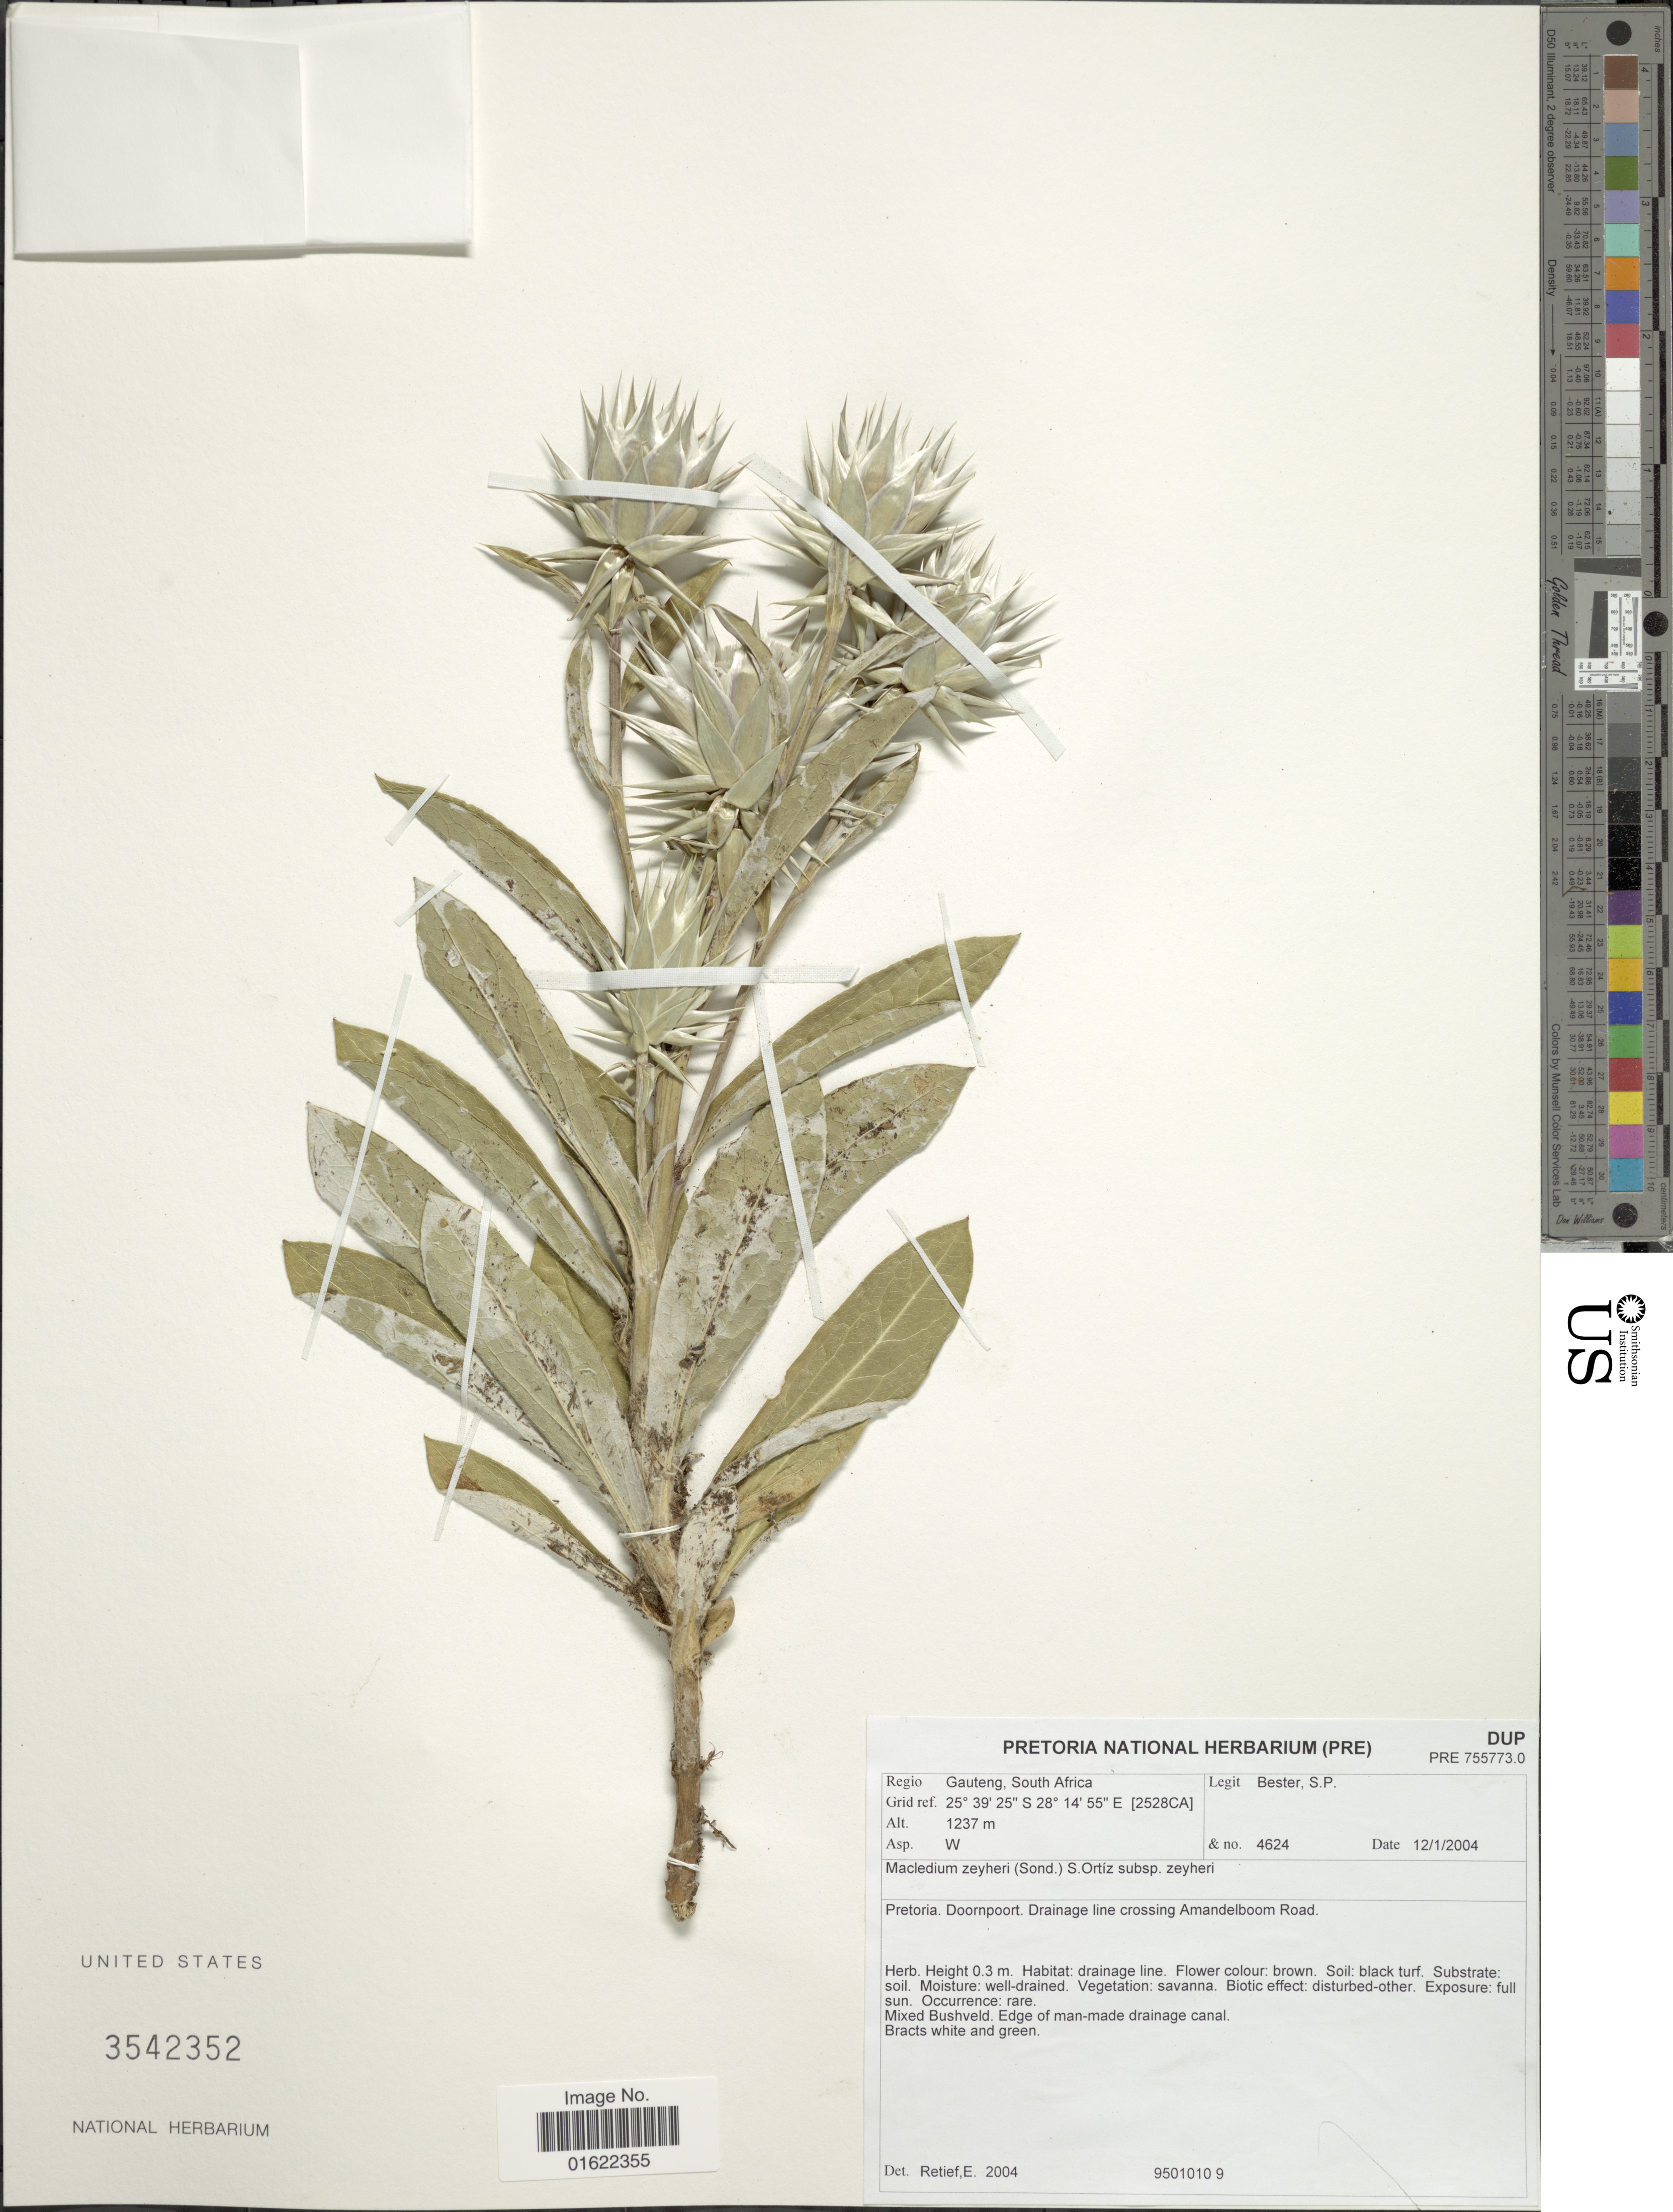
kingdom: Plantae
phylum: Tracheophyta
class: Magnoliopsida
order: Asterales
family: Asteraceae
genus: Macledium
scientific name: Macledium zeyheri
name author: (Sond.) S. Ortiz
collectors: S. Bester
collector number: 4624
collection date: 2004-01-12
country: South Africa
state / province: Gauteng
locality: Pretoria. Doornpoort. Drainage line crossing Amandelboom Road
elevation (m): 1237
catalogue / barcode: US 3542352